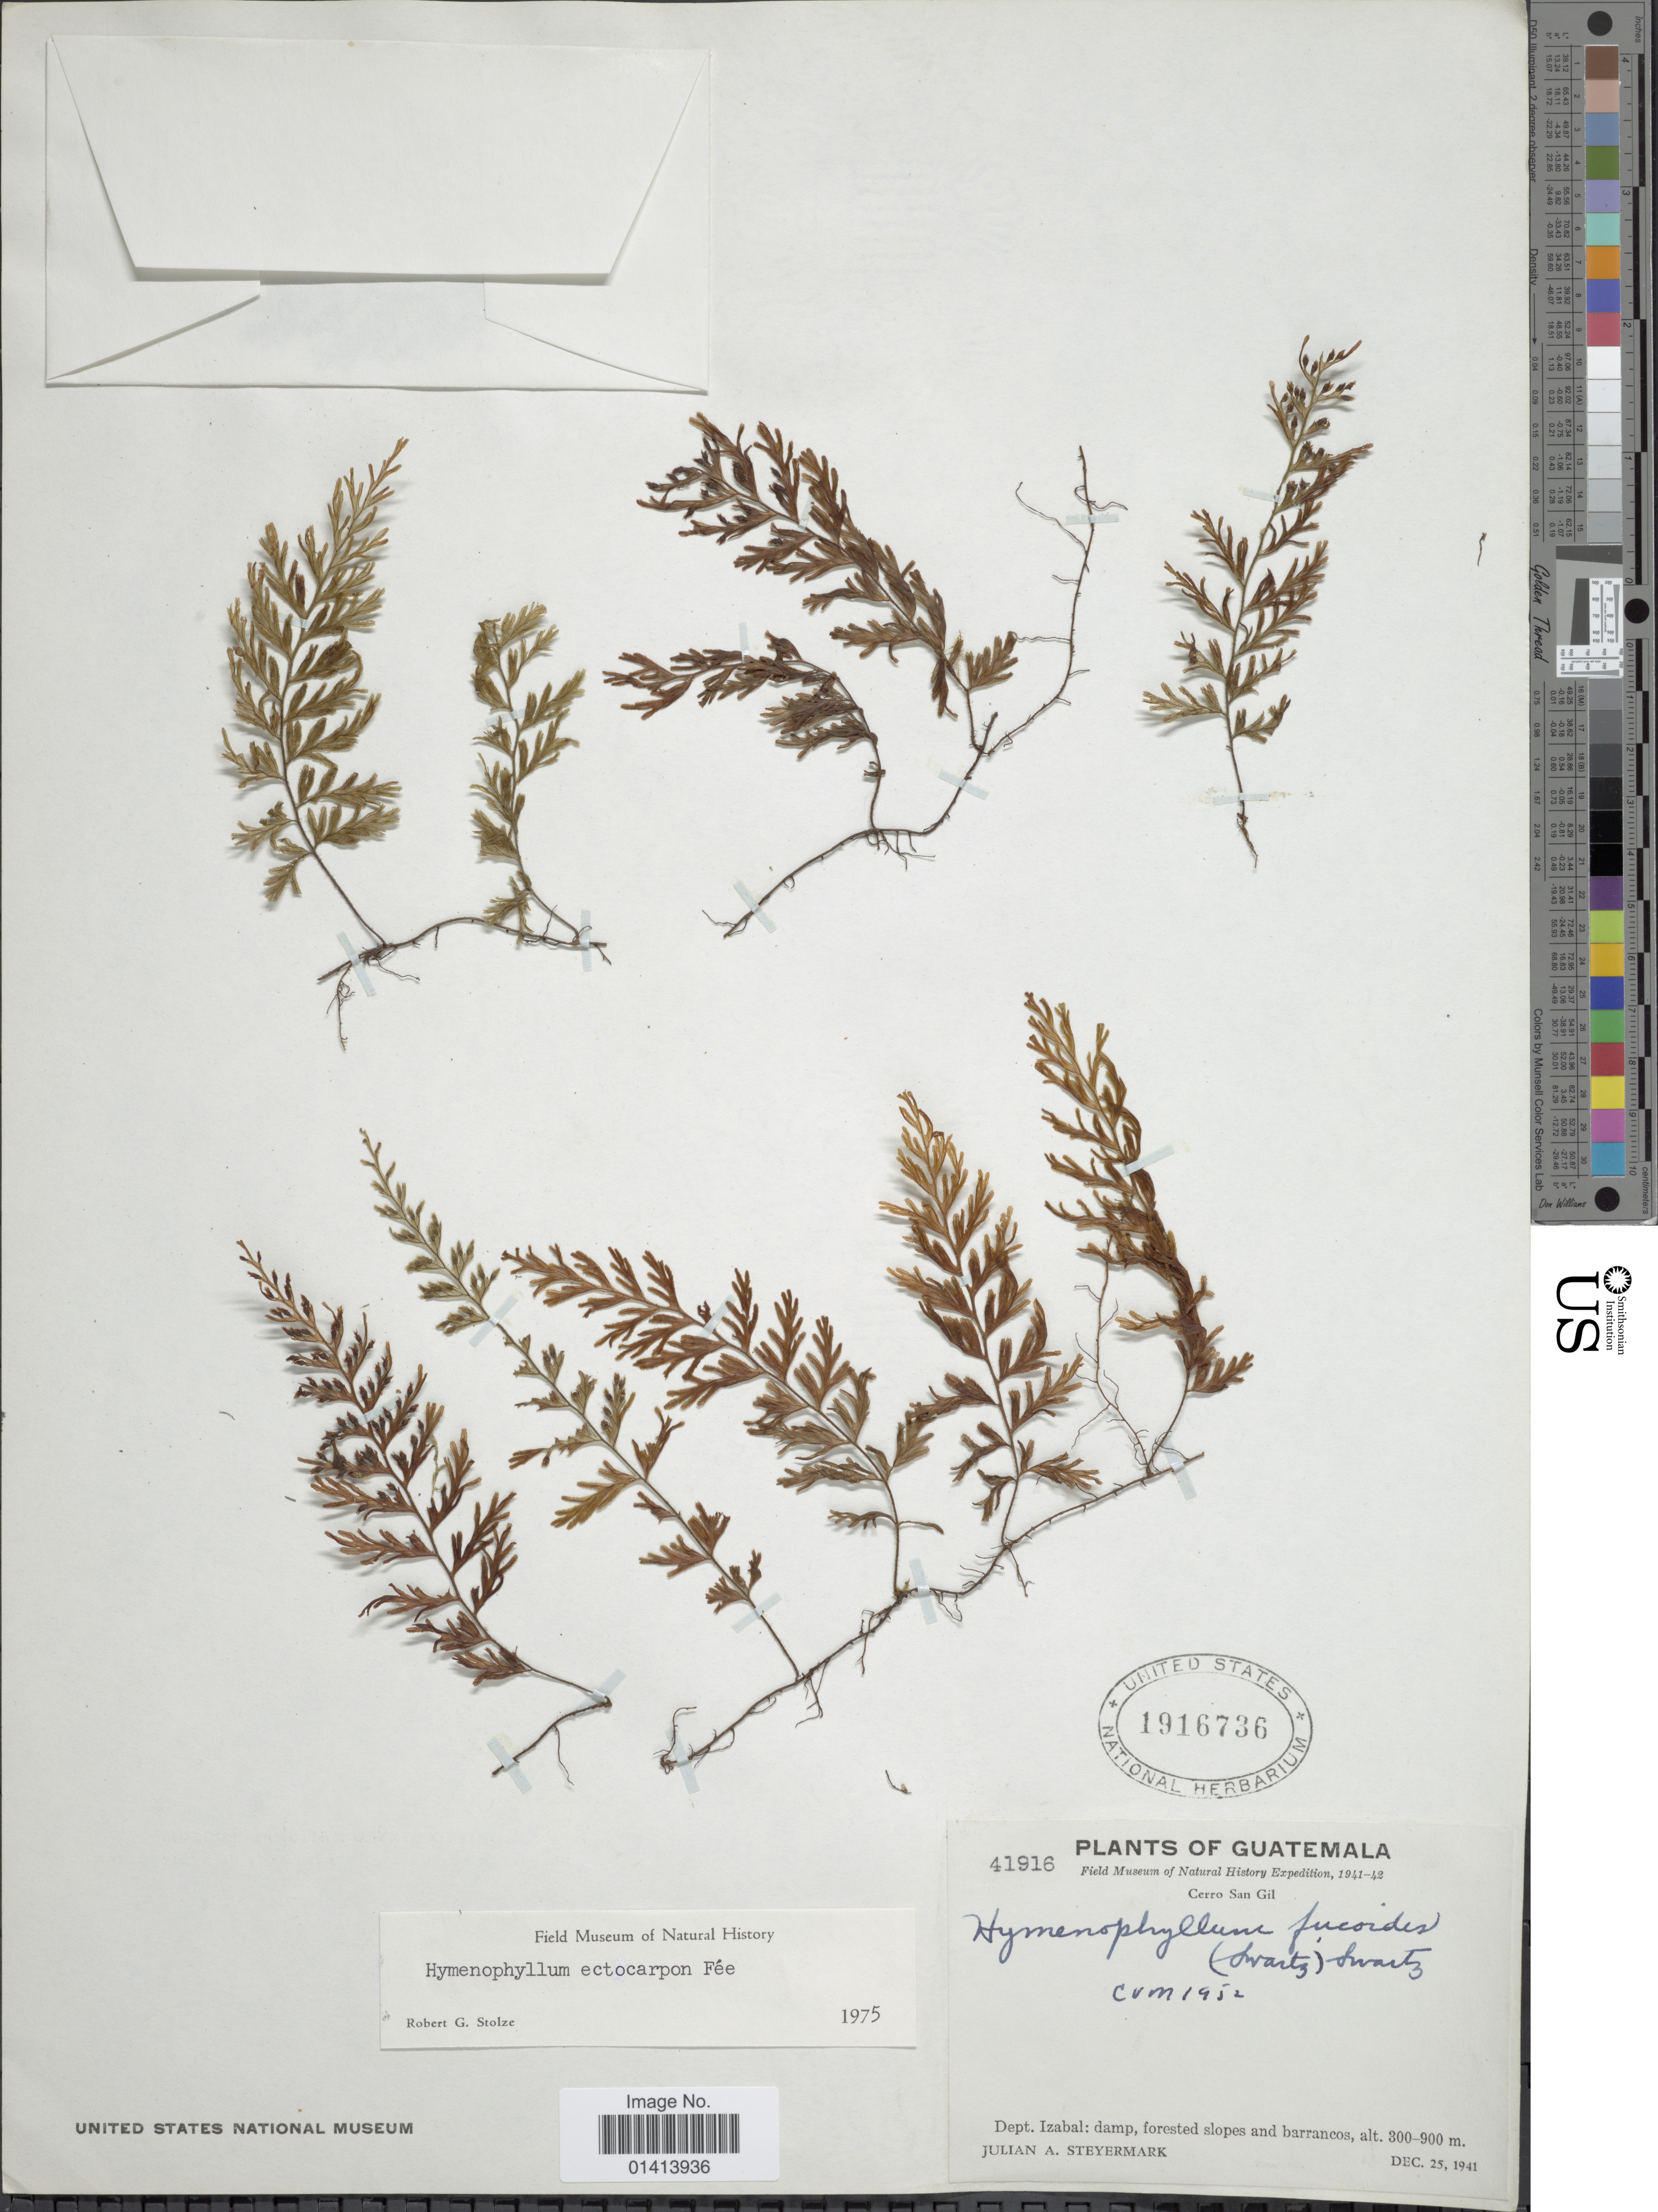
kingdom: Plantae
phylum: Tracheophyta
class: Polypodiopsida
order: Hymenophyllales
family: Hymenophyllaceae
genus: Hymenophyllum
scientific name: Hymenophyllum ectocarpon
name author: Fée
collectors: J. Steyermark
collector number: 41916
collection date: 1941-12-25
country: Guatemala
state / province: Izabal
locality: Dept Izabal: damp, forested slopes and barrancos, Cerro San Gil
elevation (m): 300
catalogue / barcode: US 1916736